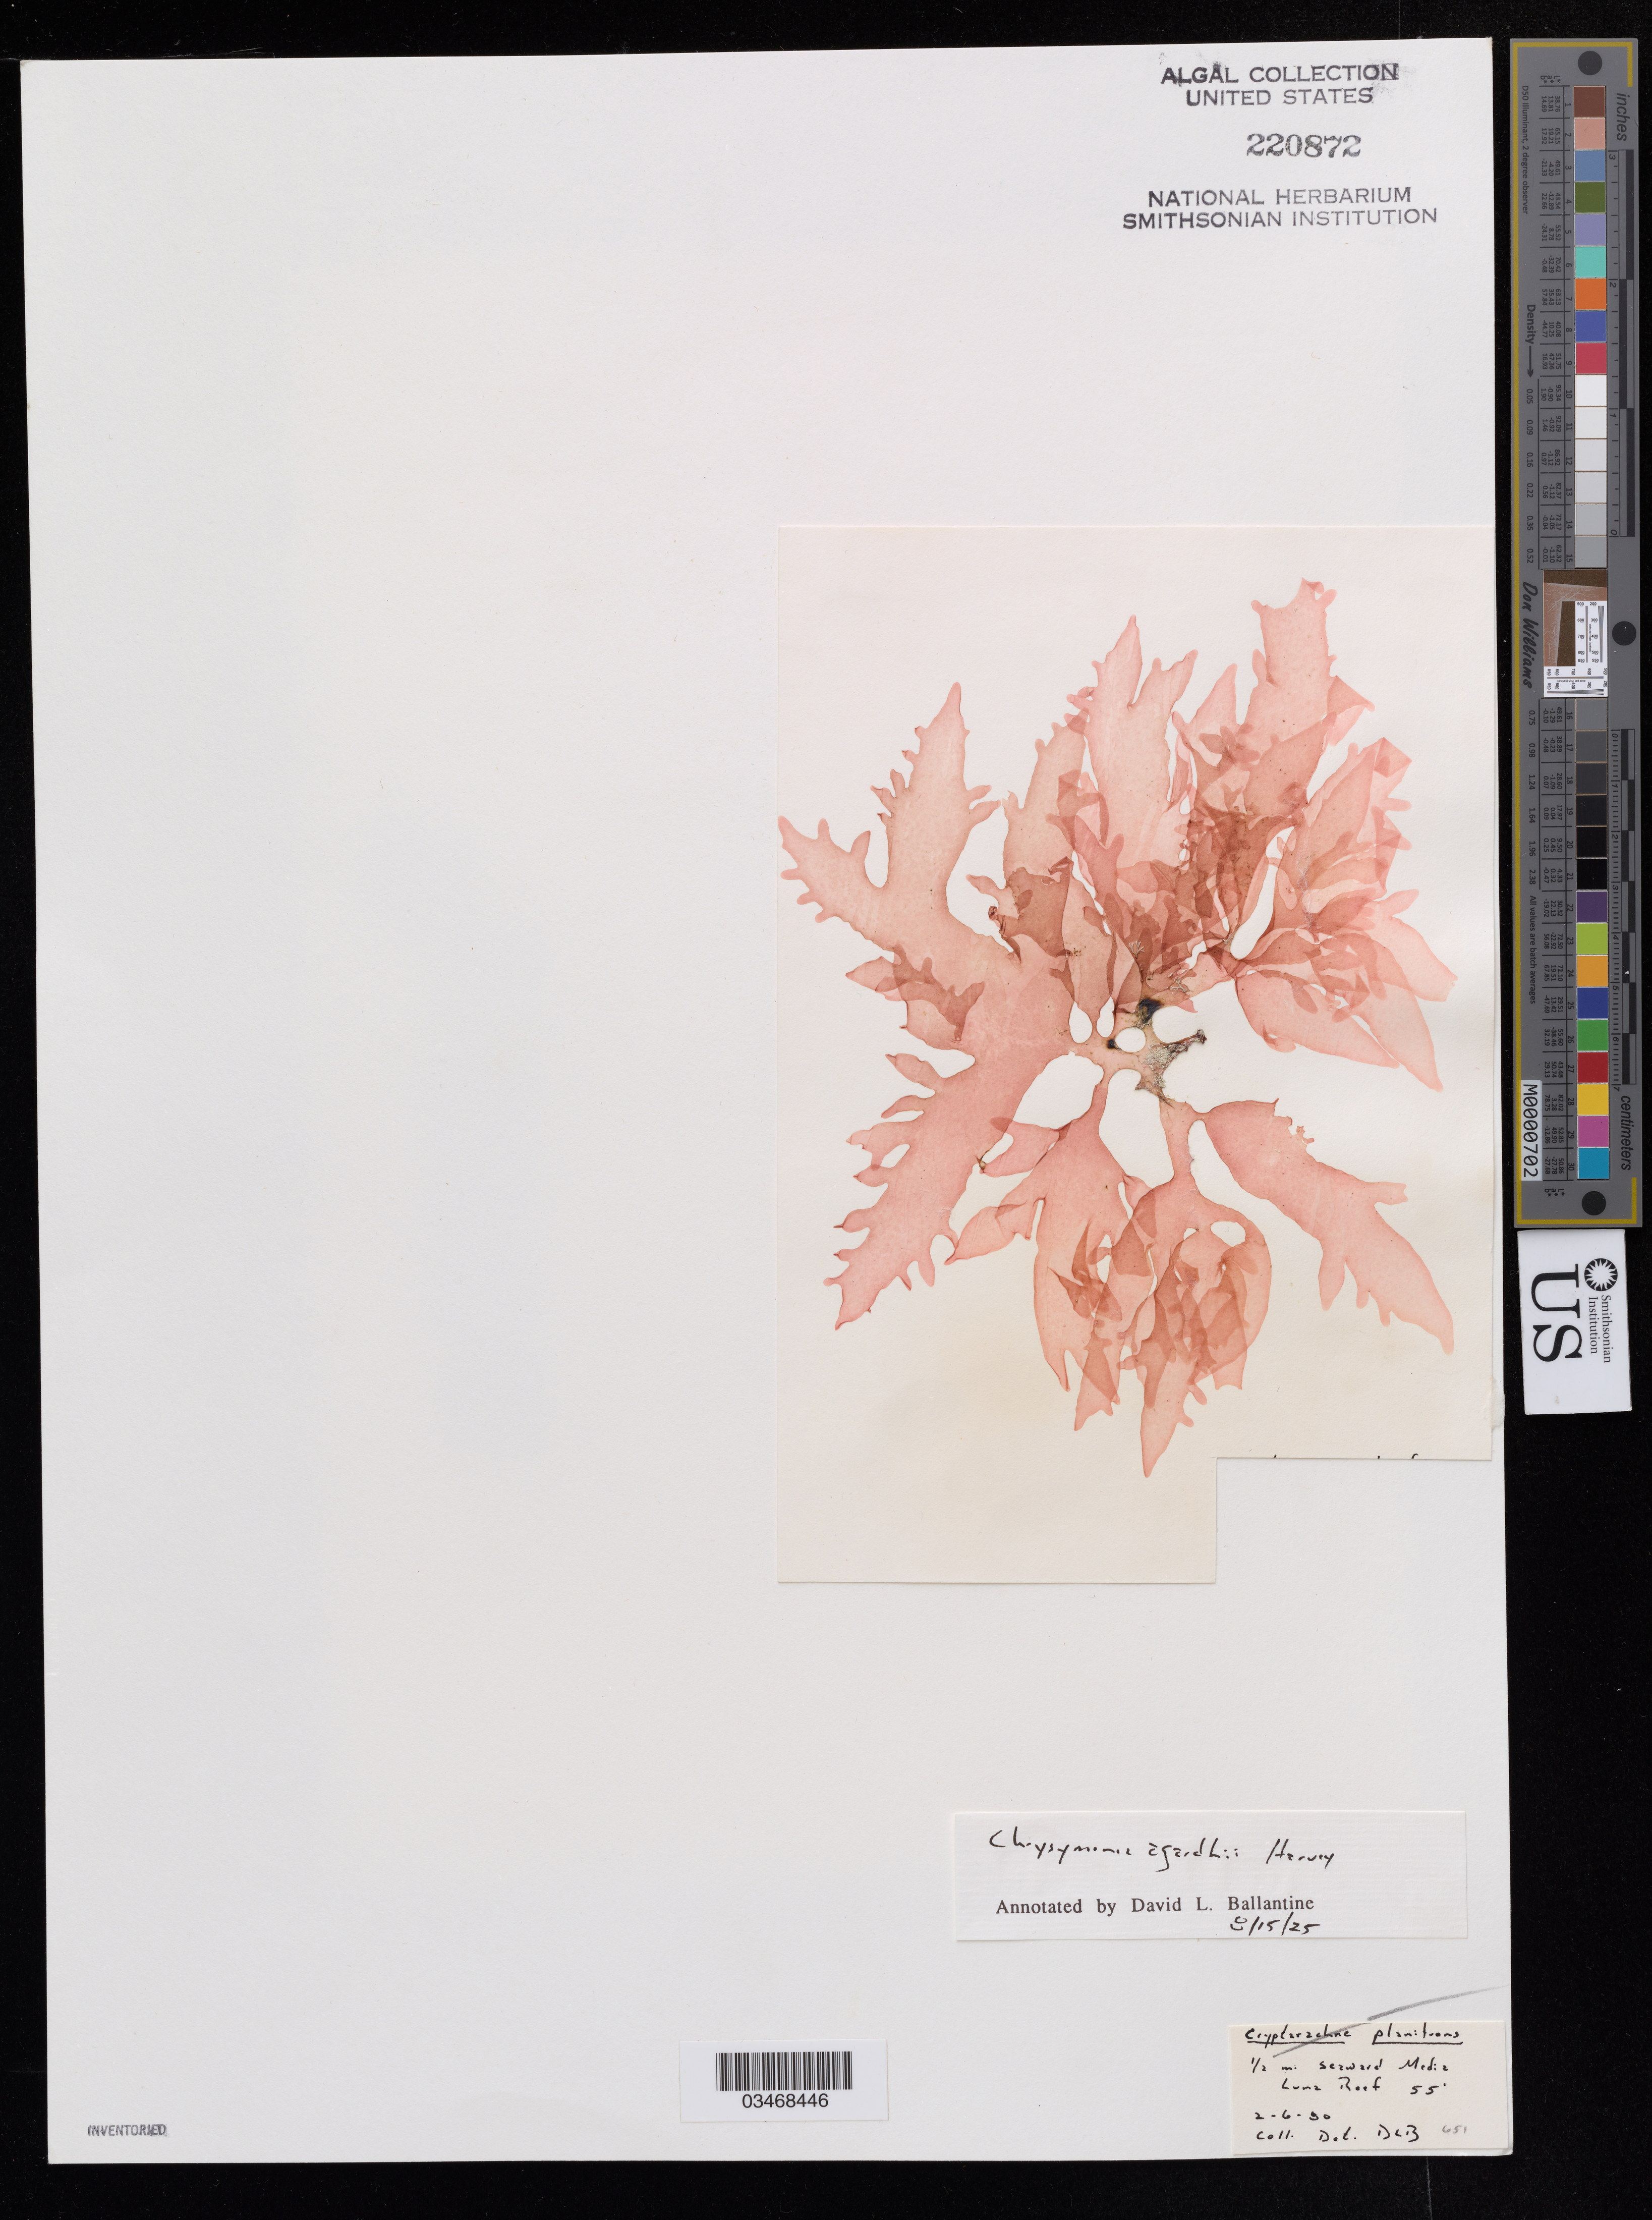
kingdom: Plantae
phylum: Rhodophyta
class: Florideophyceae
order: Rhodymeniales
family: Rhodymeniaceae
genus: Chrysymenia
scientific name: Chrysymenia agardhii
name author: Harv.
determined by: Ballantine, D. L.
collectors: D.L. Ballantine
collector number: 651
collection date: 1980-02-06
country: Puerto Rico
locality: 1/2 mi seaward Media Luna Reef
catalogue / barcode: US 220872